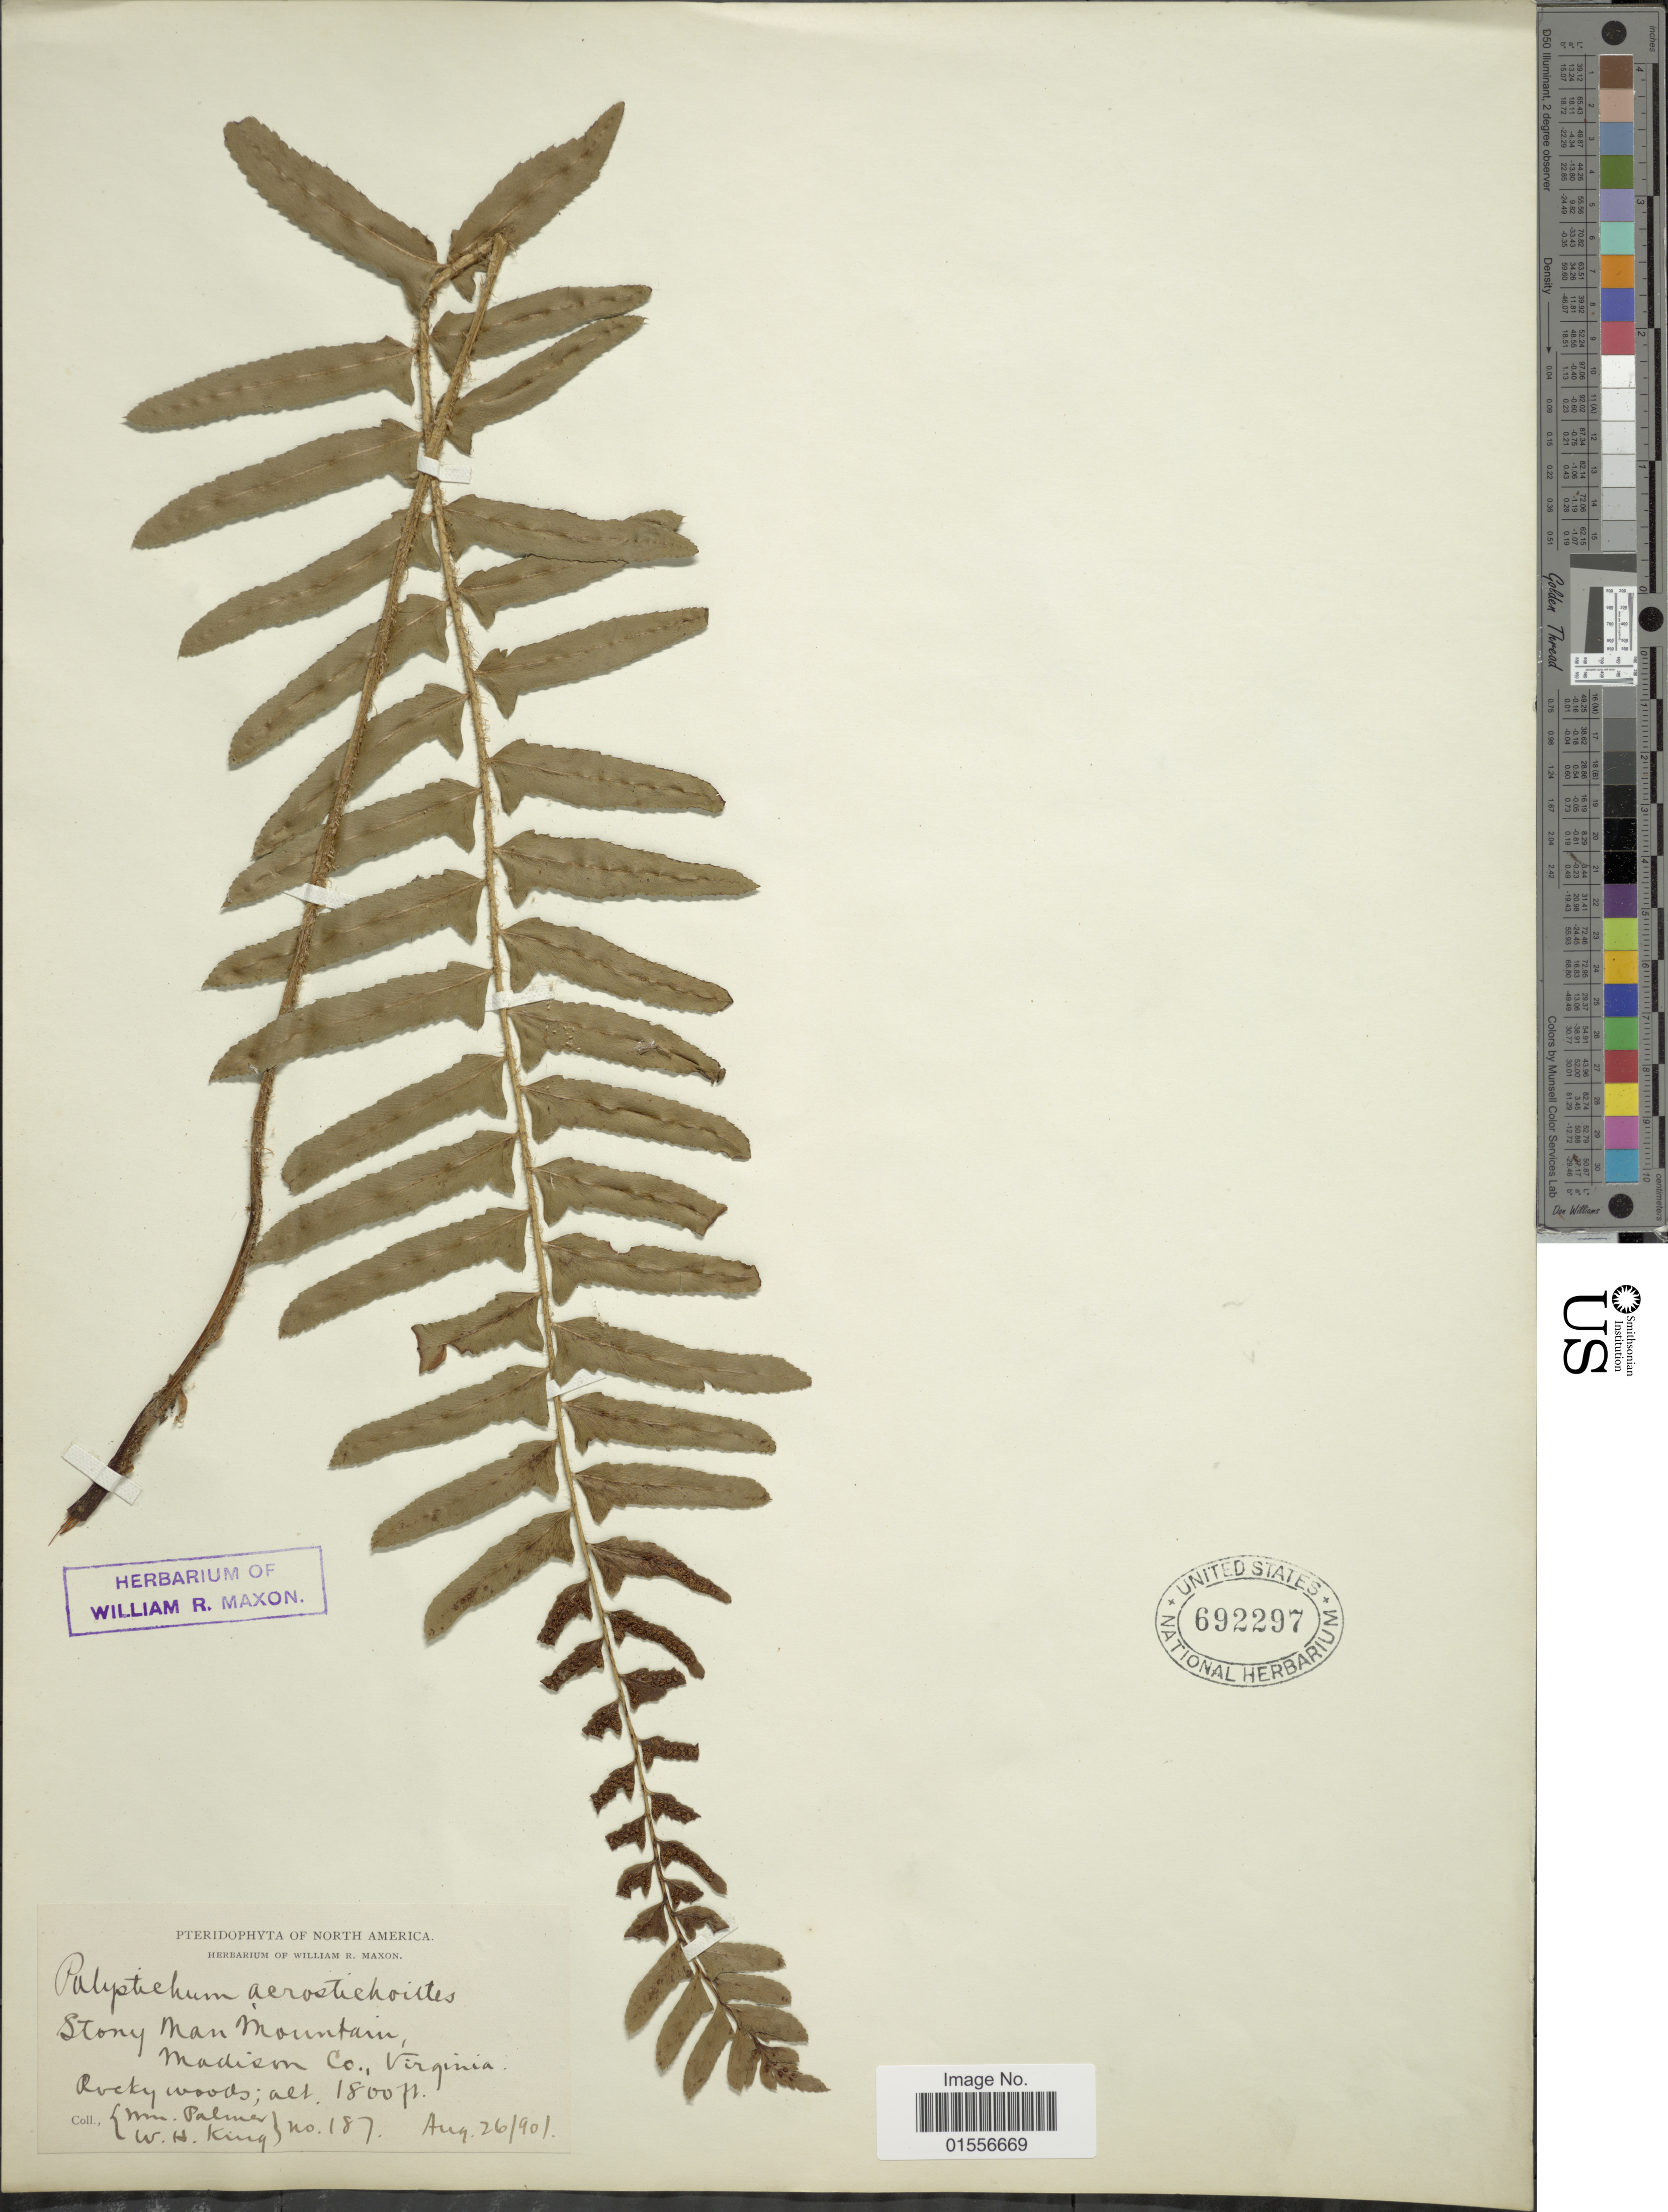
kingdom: Plantae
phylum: Tracheophyta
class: Polypodiopsida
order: Polypodiales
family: Dryopteridaceae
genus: Polystichum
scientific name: Polystichum acrostichoides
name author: (Michx.) Schott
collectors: W. Palmer & W. H. King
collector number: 187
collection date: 1901-08-26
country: United States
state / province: Virginia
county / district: Madison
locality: Stony Man Mountain, Madison Co.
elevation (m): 549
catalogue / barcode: US 692297